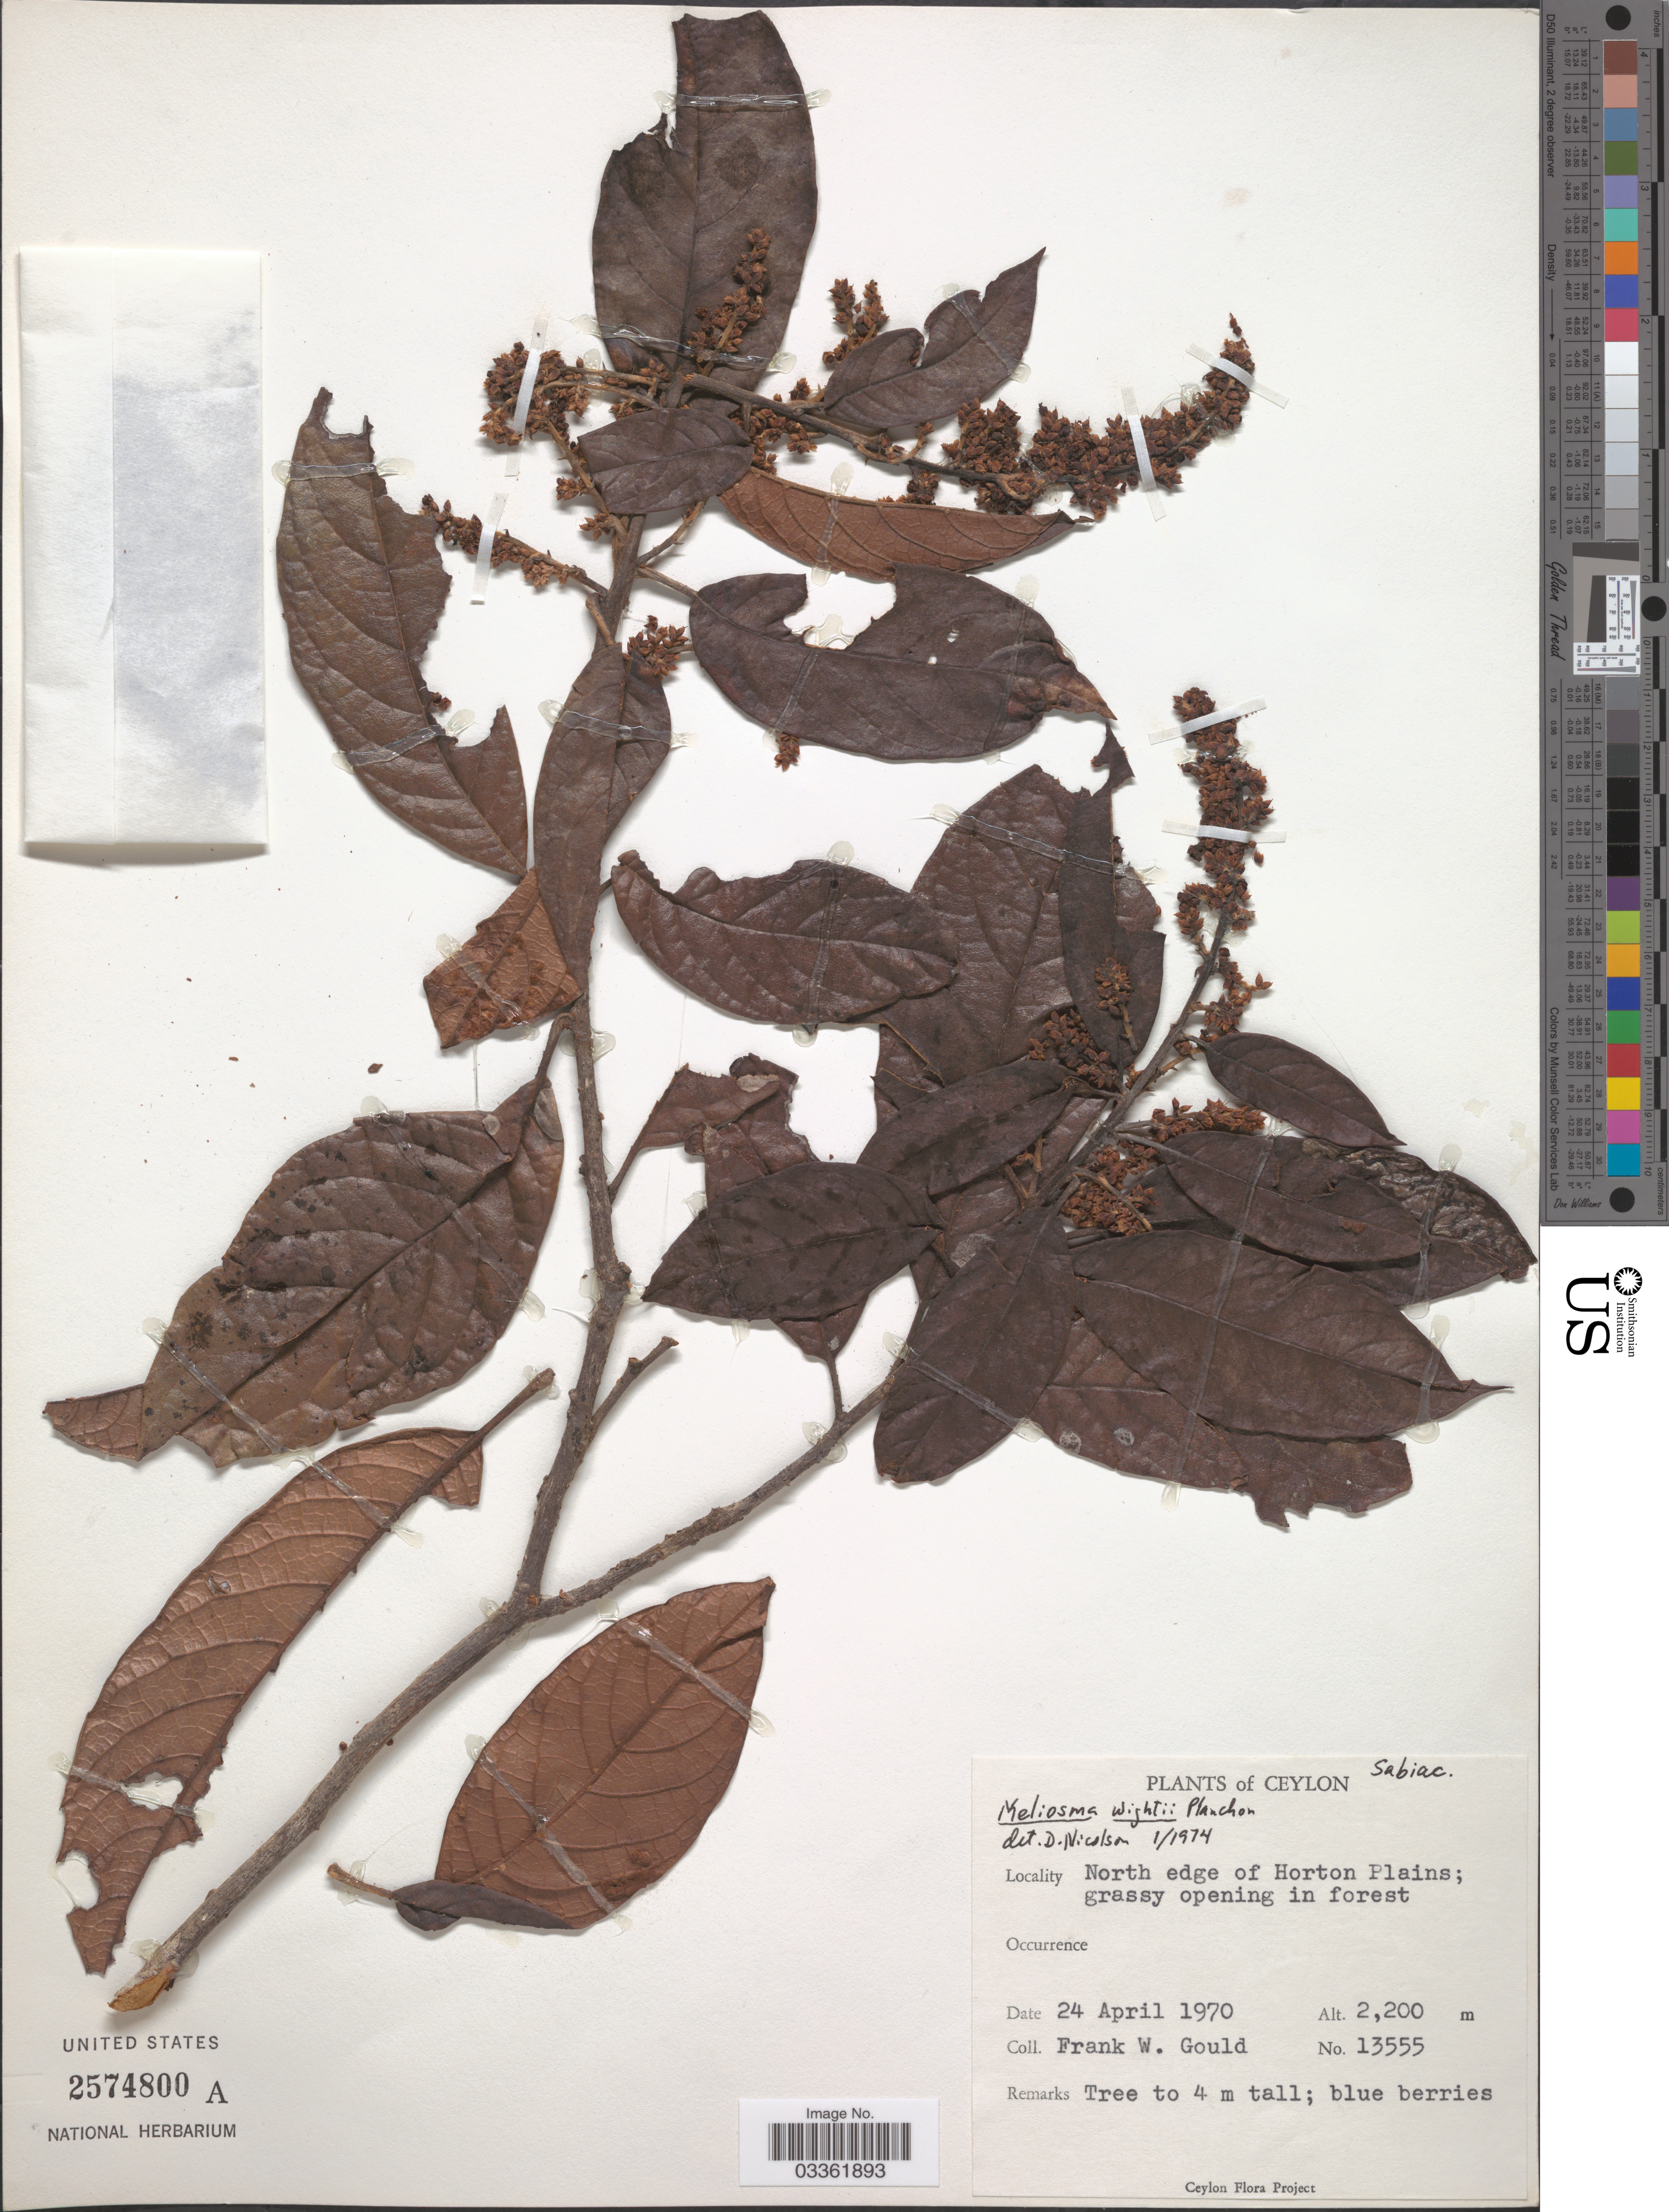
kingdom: Plantae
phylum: Tracheophyta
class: Magnoliopsida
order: Proteales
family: Sabiaceae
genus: Meliosma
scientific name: Meliosma wightii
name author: Planch. ex Brandis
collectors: F. W. Gould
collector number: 13555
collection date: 1970-04-24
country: Sri Lanka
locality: Ceylon, North edge of Horton Plains.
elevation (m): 2200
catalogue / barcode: US 2574800A